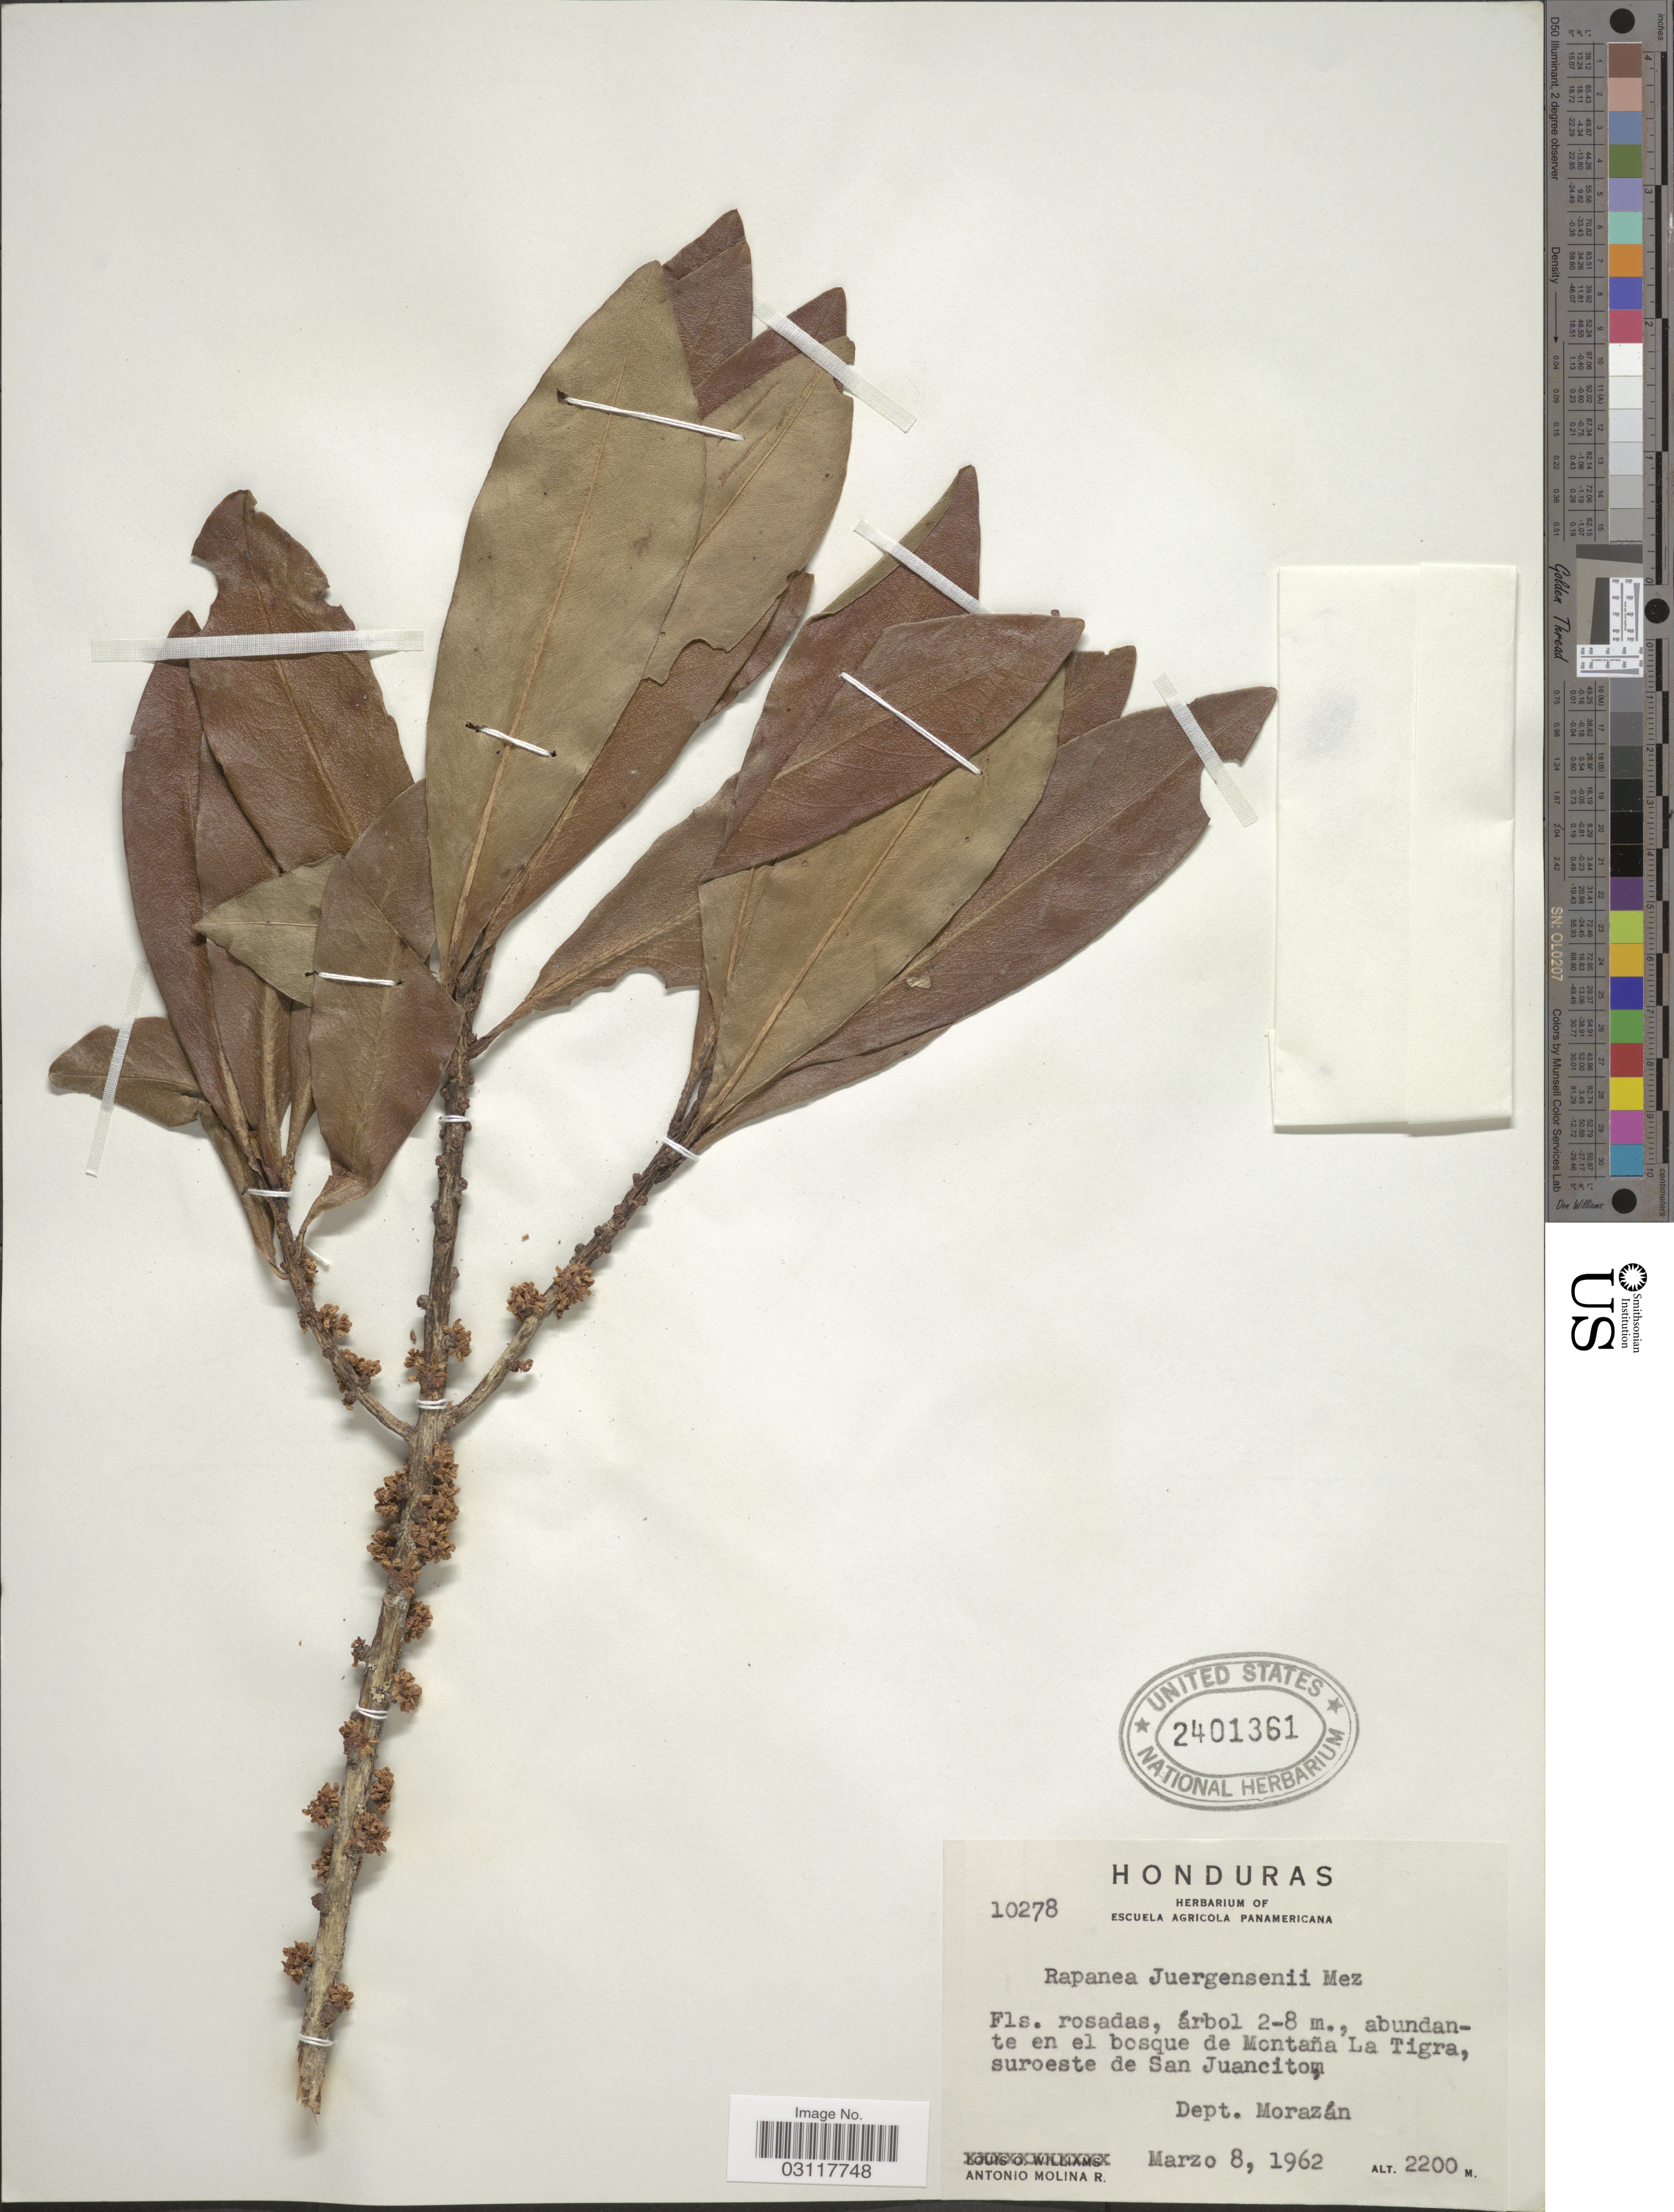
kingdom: Plantae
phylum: Tracheophyta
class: Magnoliopsida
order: Ericales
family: Primulaceae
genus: Rapanea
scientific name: Rapanea juergensenii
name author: Mez in Engl.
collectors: A. Molina R.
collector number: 10278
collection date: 1962-03-08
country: Honduras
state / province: Fco. Morazán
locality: Abundante en el bosque de Montaña La Tigra, suroeste de San Juancito, Dept. Morazán.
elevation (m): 2200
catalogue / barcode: US 2401361